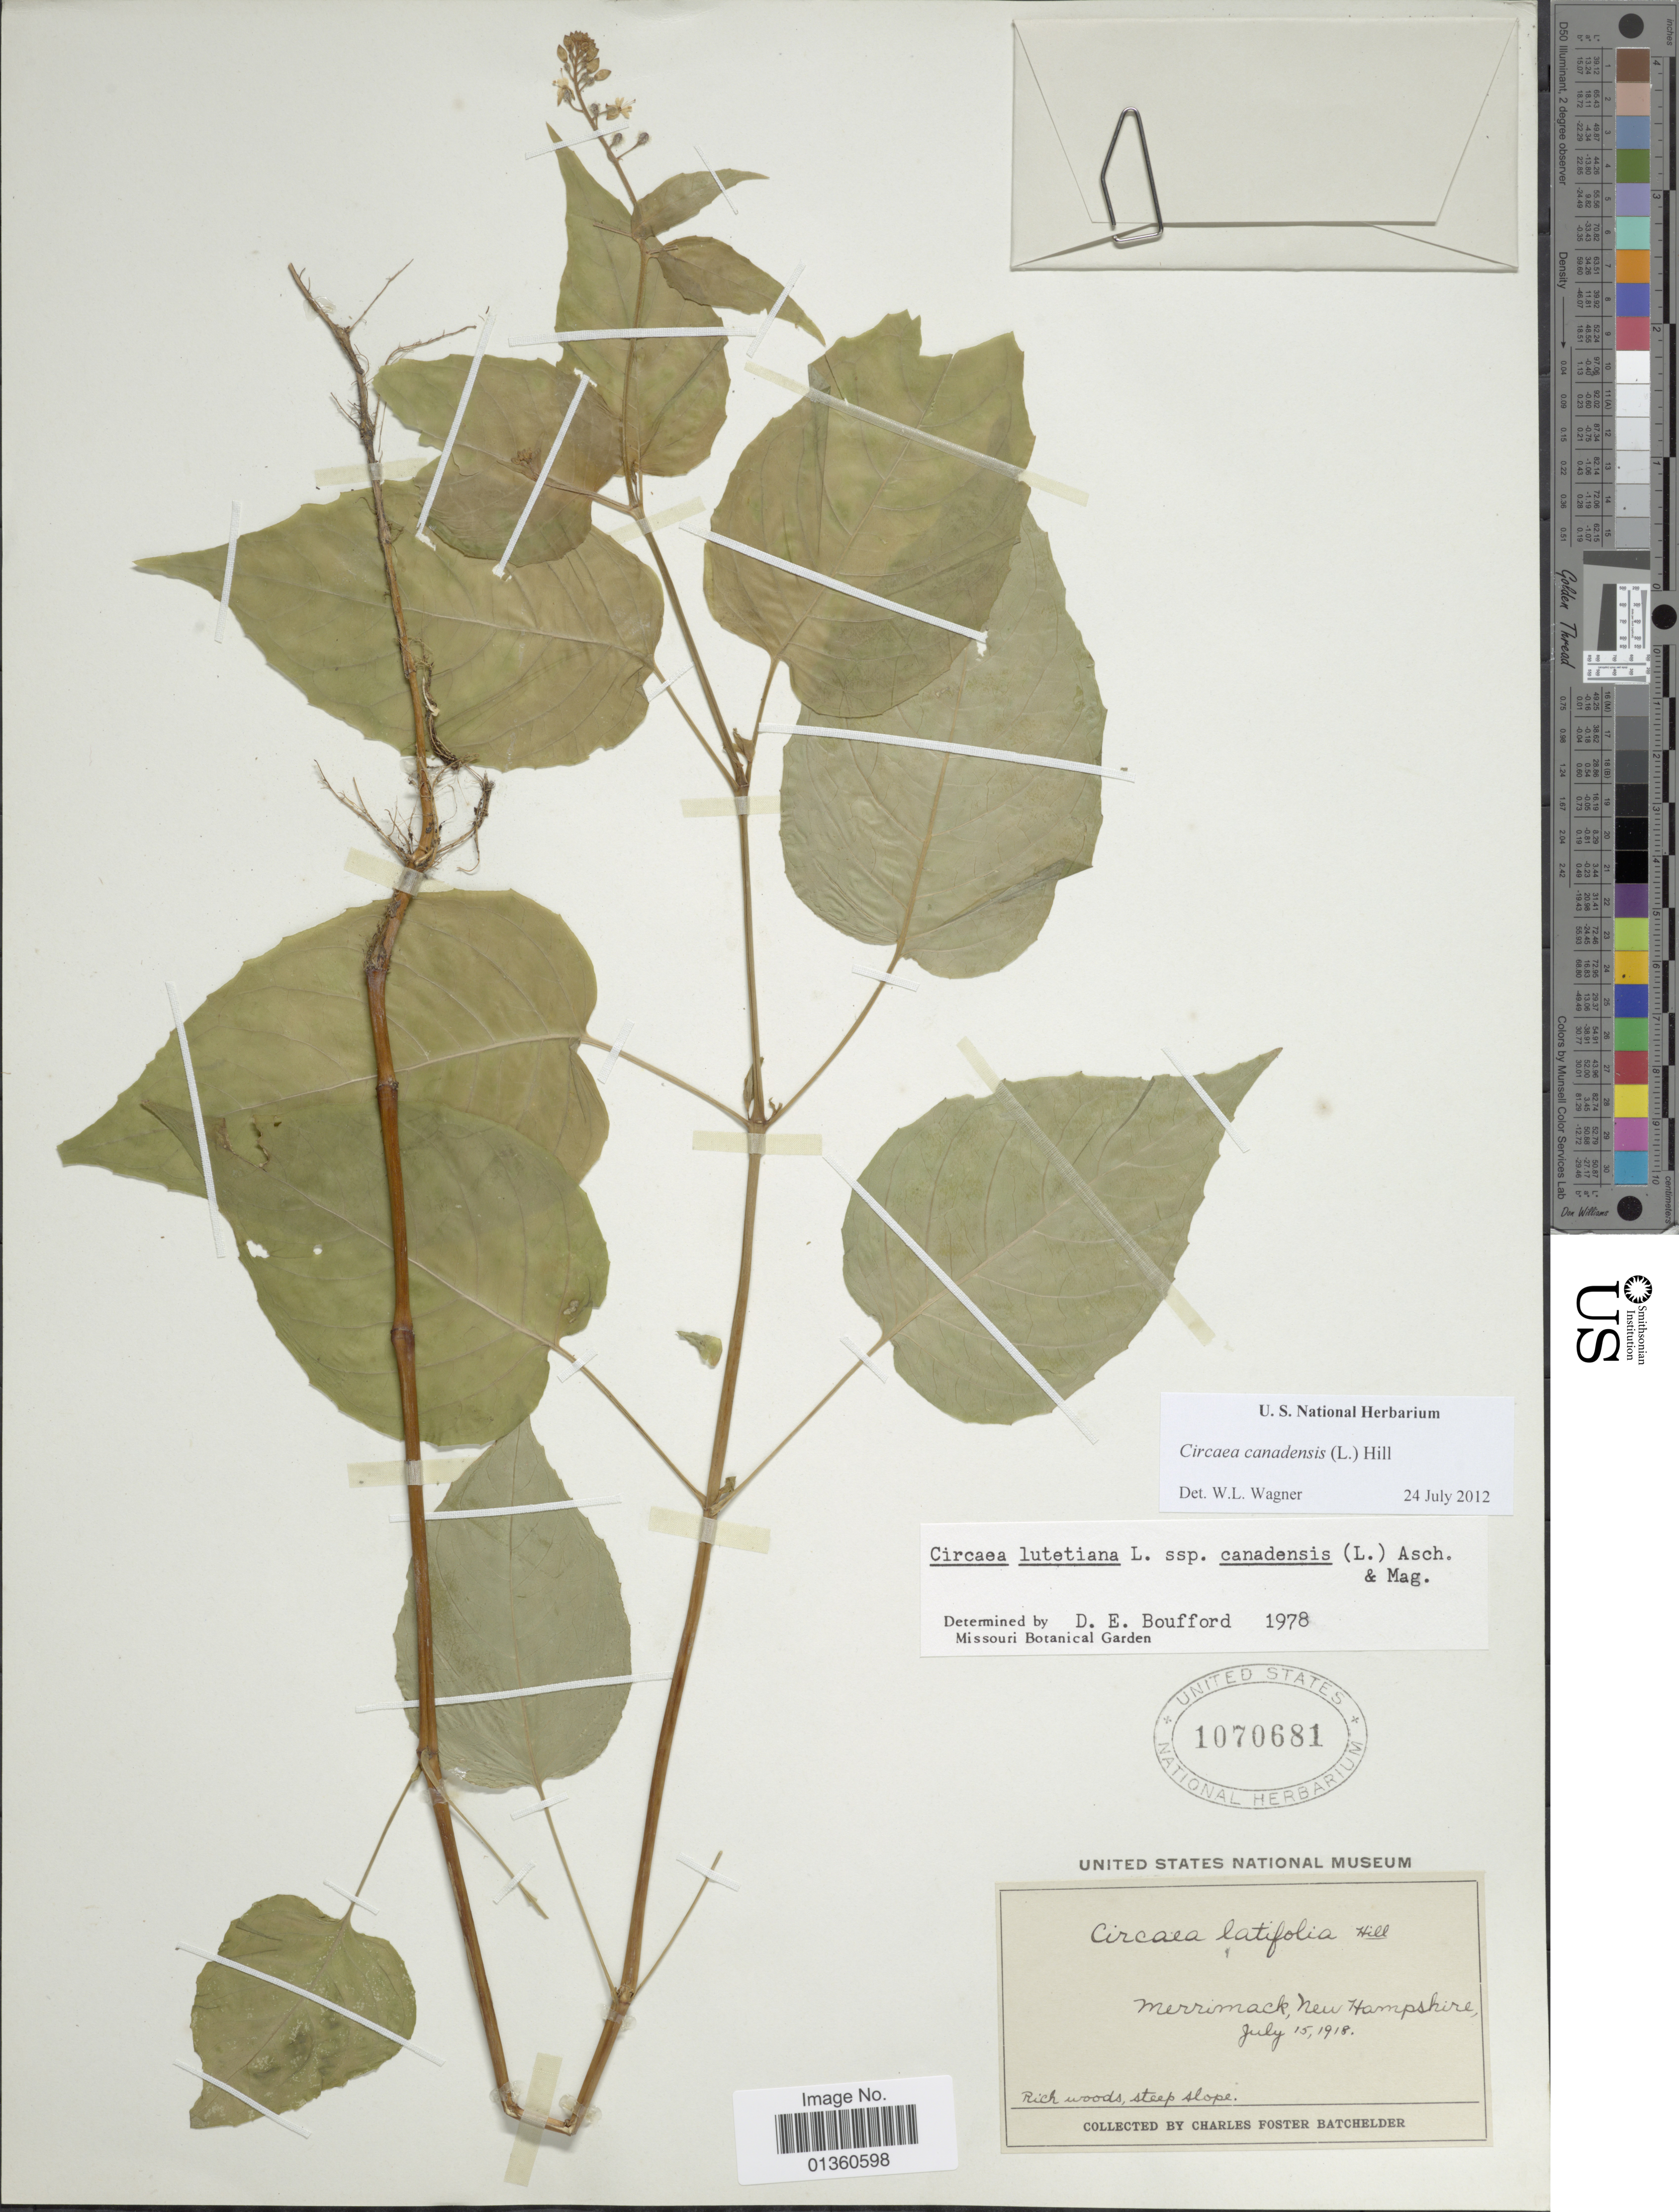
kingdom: Plantae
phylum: Tracheophyta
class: Magnoliopsida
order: Myrtales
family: Onagraceae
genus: Circaea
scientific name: Circaea canadensis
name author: (L.) Hill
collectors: C. Batchelder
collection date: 1918-07-15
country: United States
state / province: New Hampshire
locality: Merrimack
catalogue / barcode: US 1070681